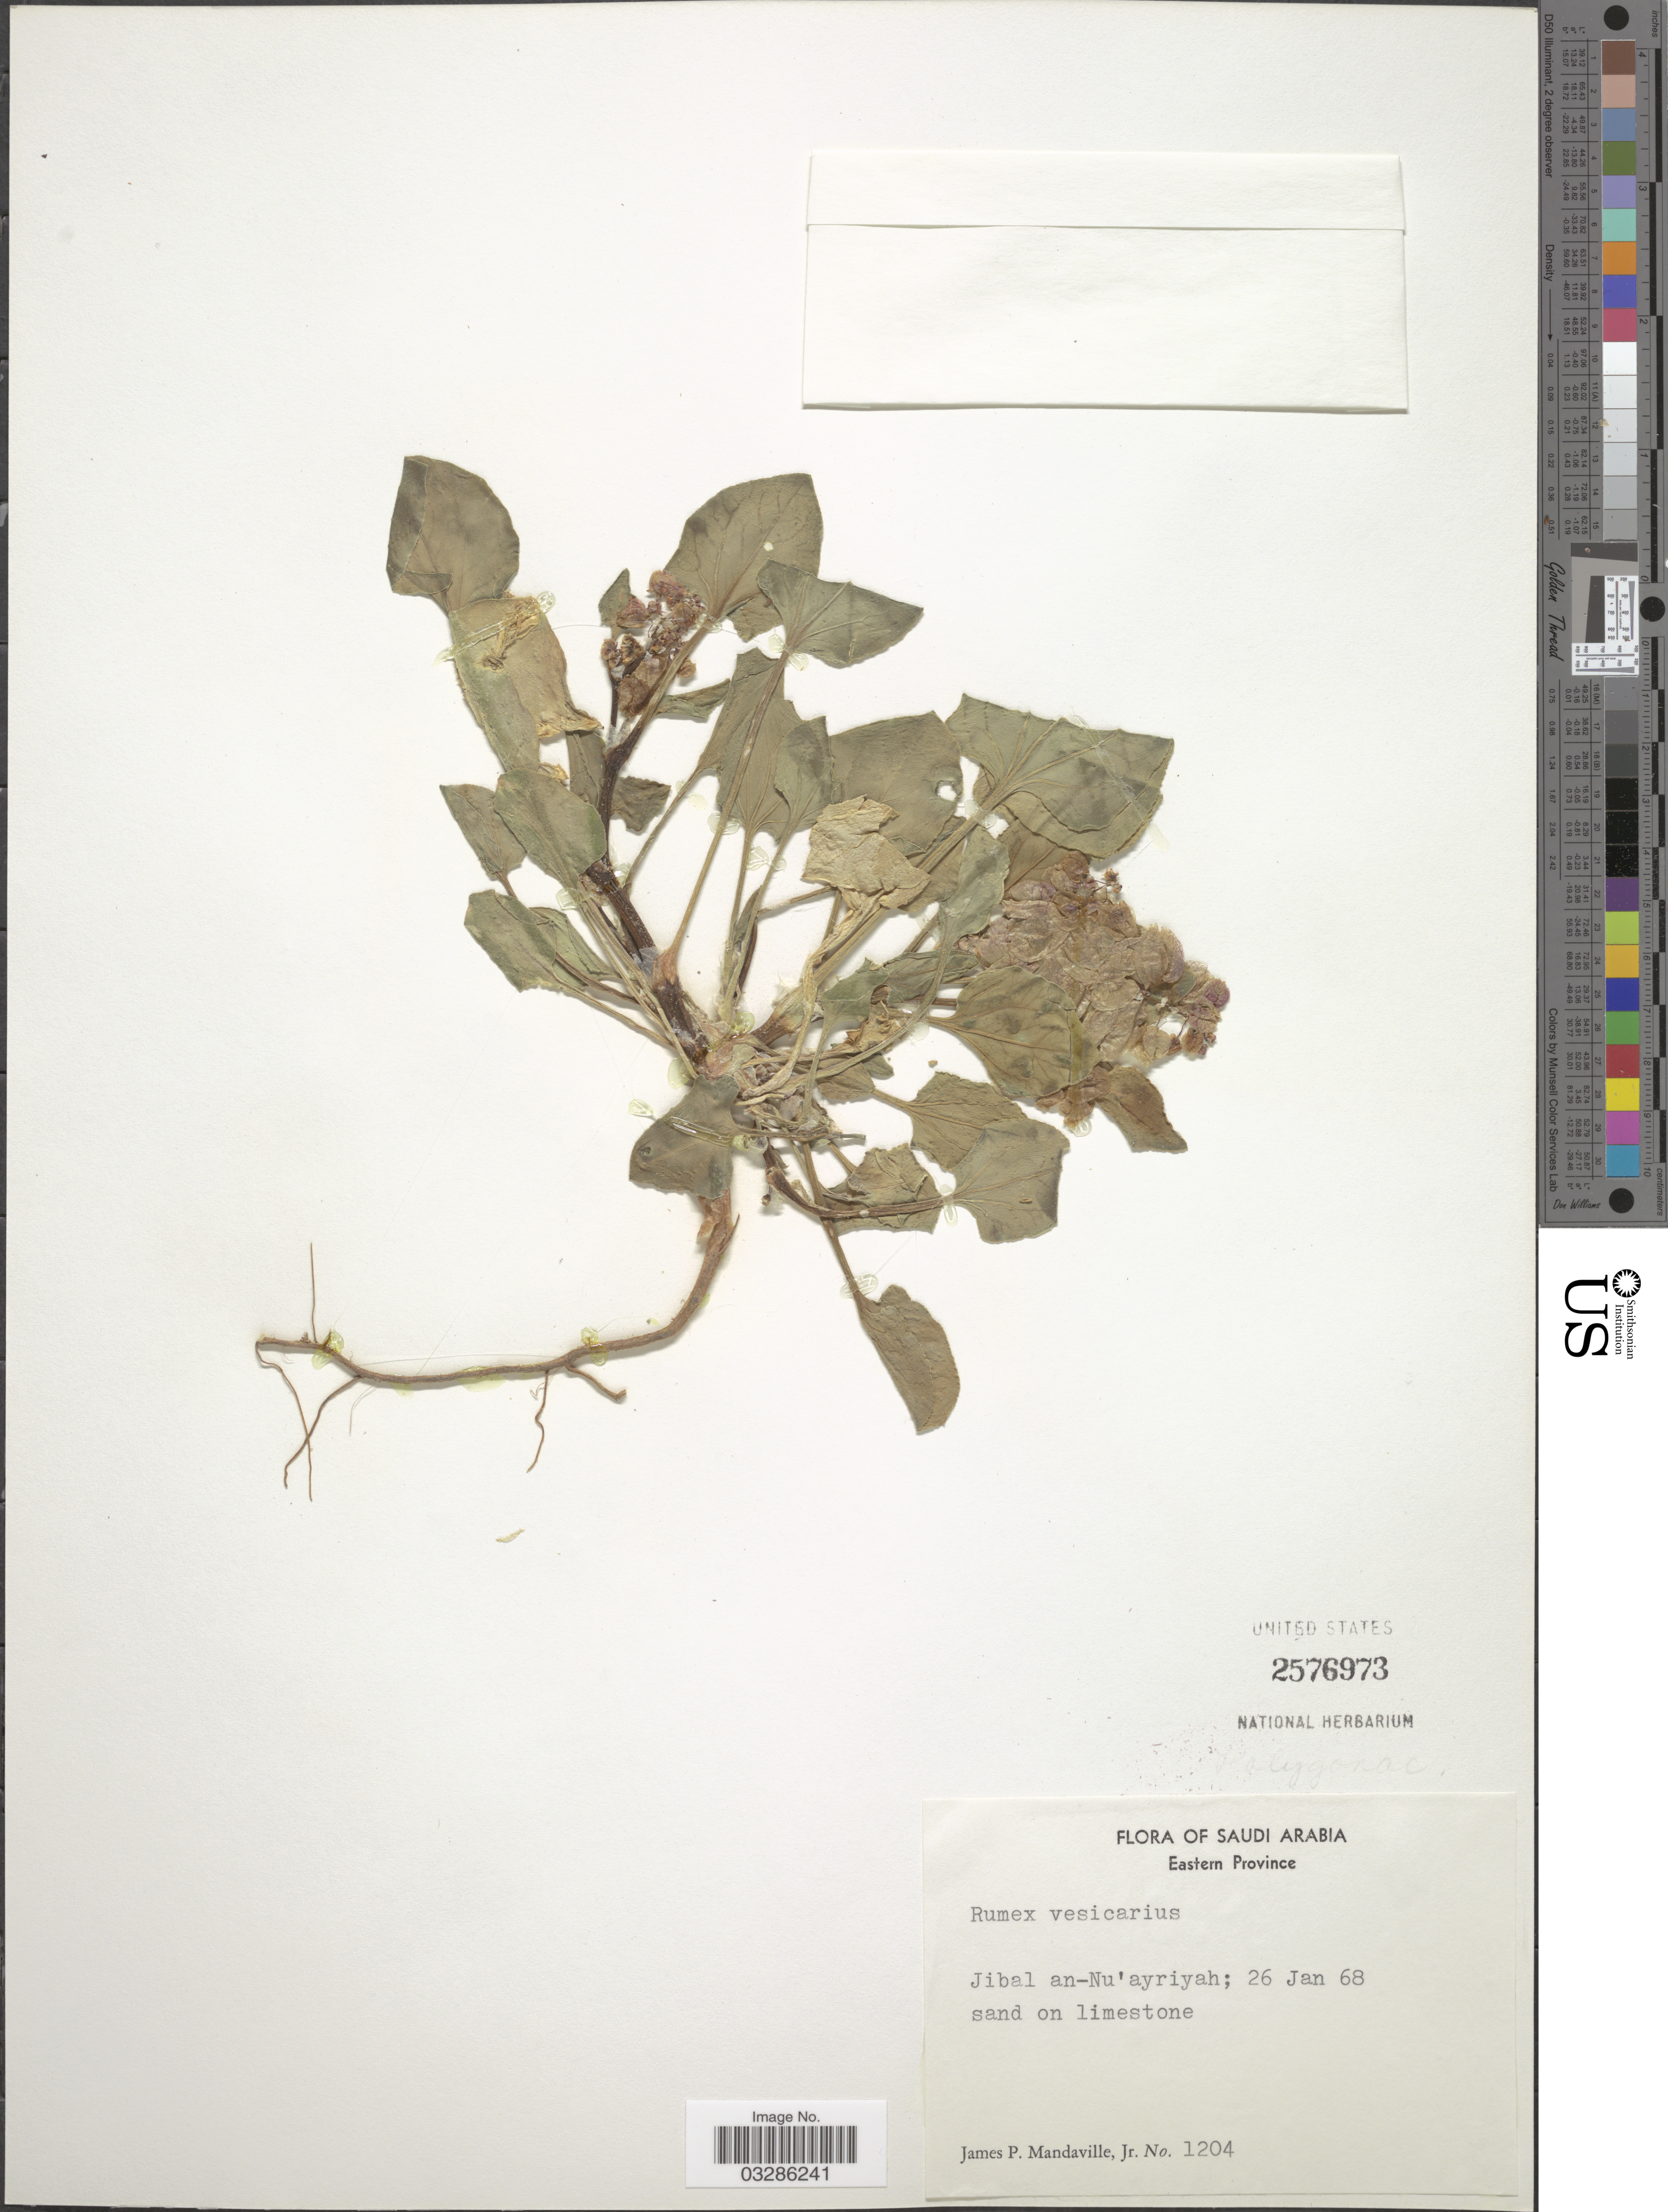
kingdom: Plantae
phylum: Tracheophyta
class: Magnoliopsida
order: Caryophyllales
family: Polygonaceae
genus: Rumex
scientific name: Rumex vesicarius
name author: L.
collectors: J. Mandaville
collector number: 1204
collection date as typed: Transcribed d/m/y: 26/1/68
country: Saudi Arabia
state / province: Ash Sharqiyah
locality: Eastern Province. Jibal an-Nu'ayriyah.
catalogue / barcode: US 2576973